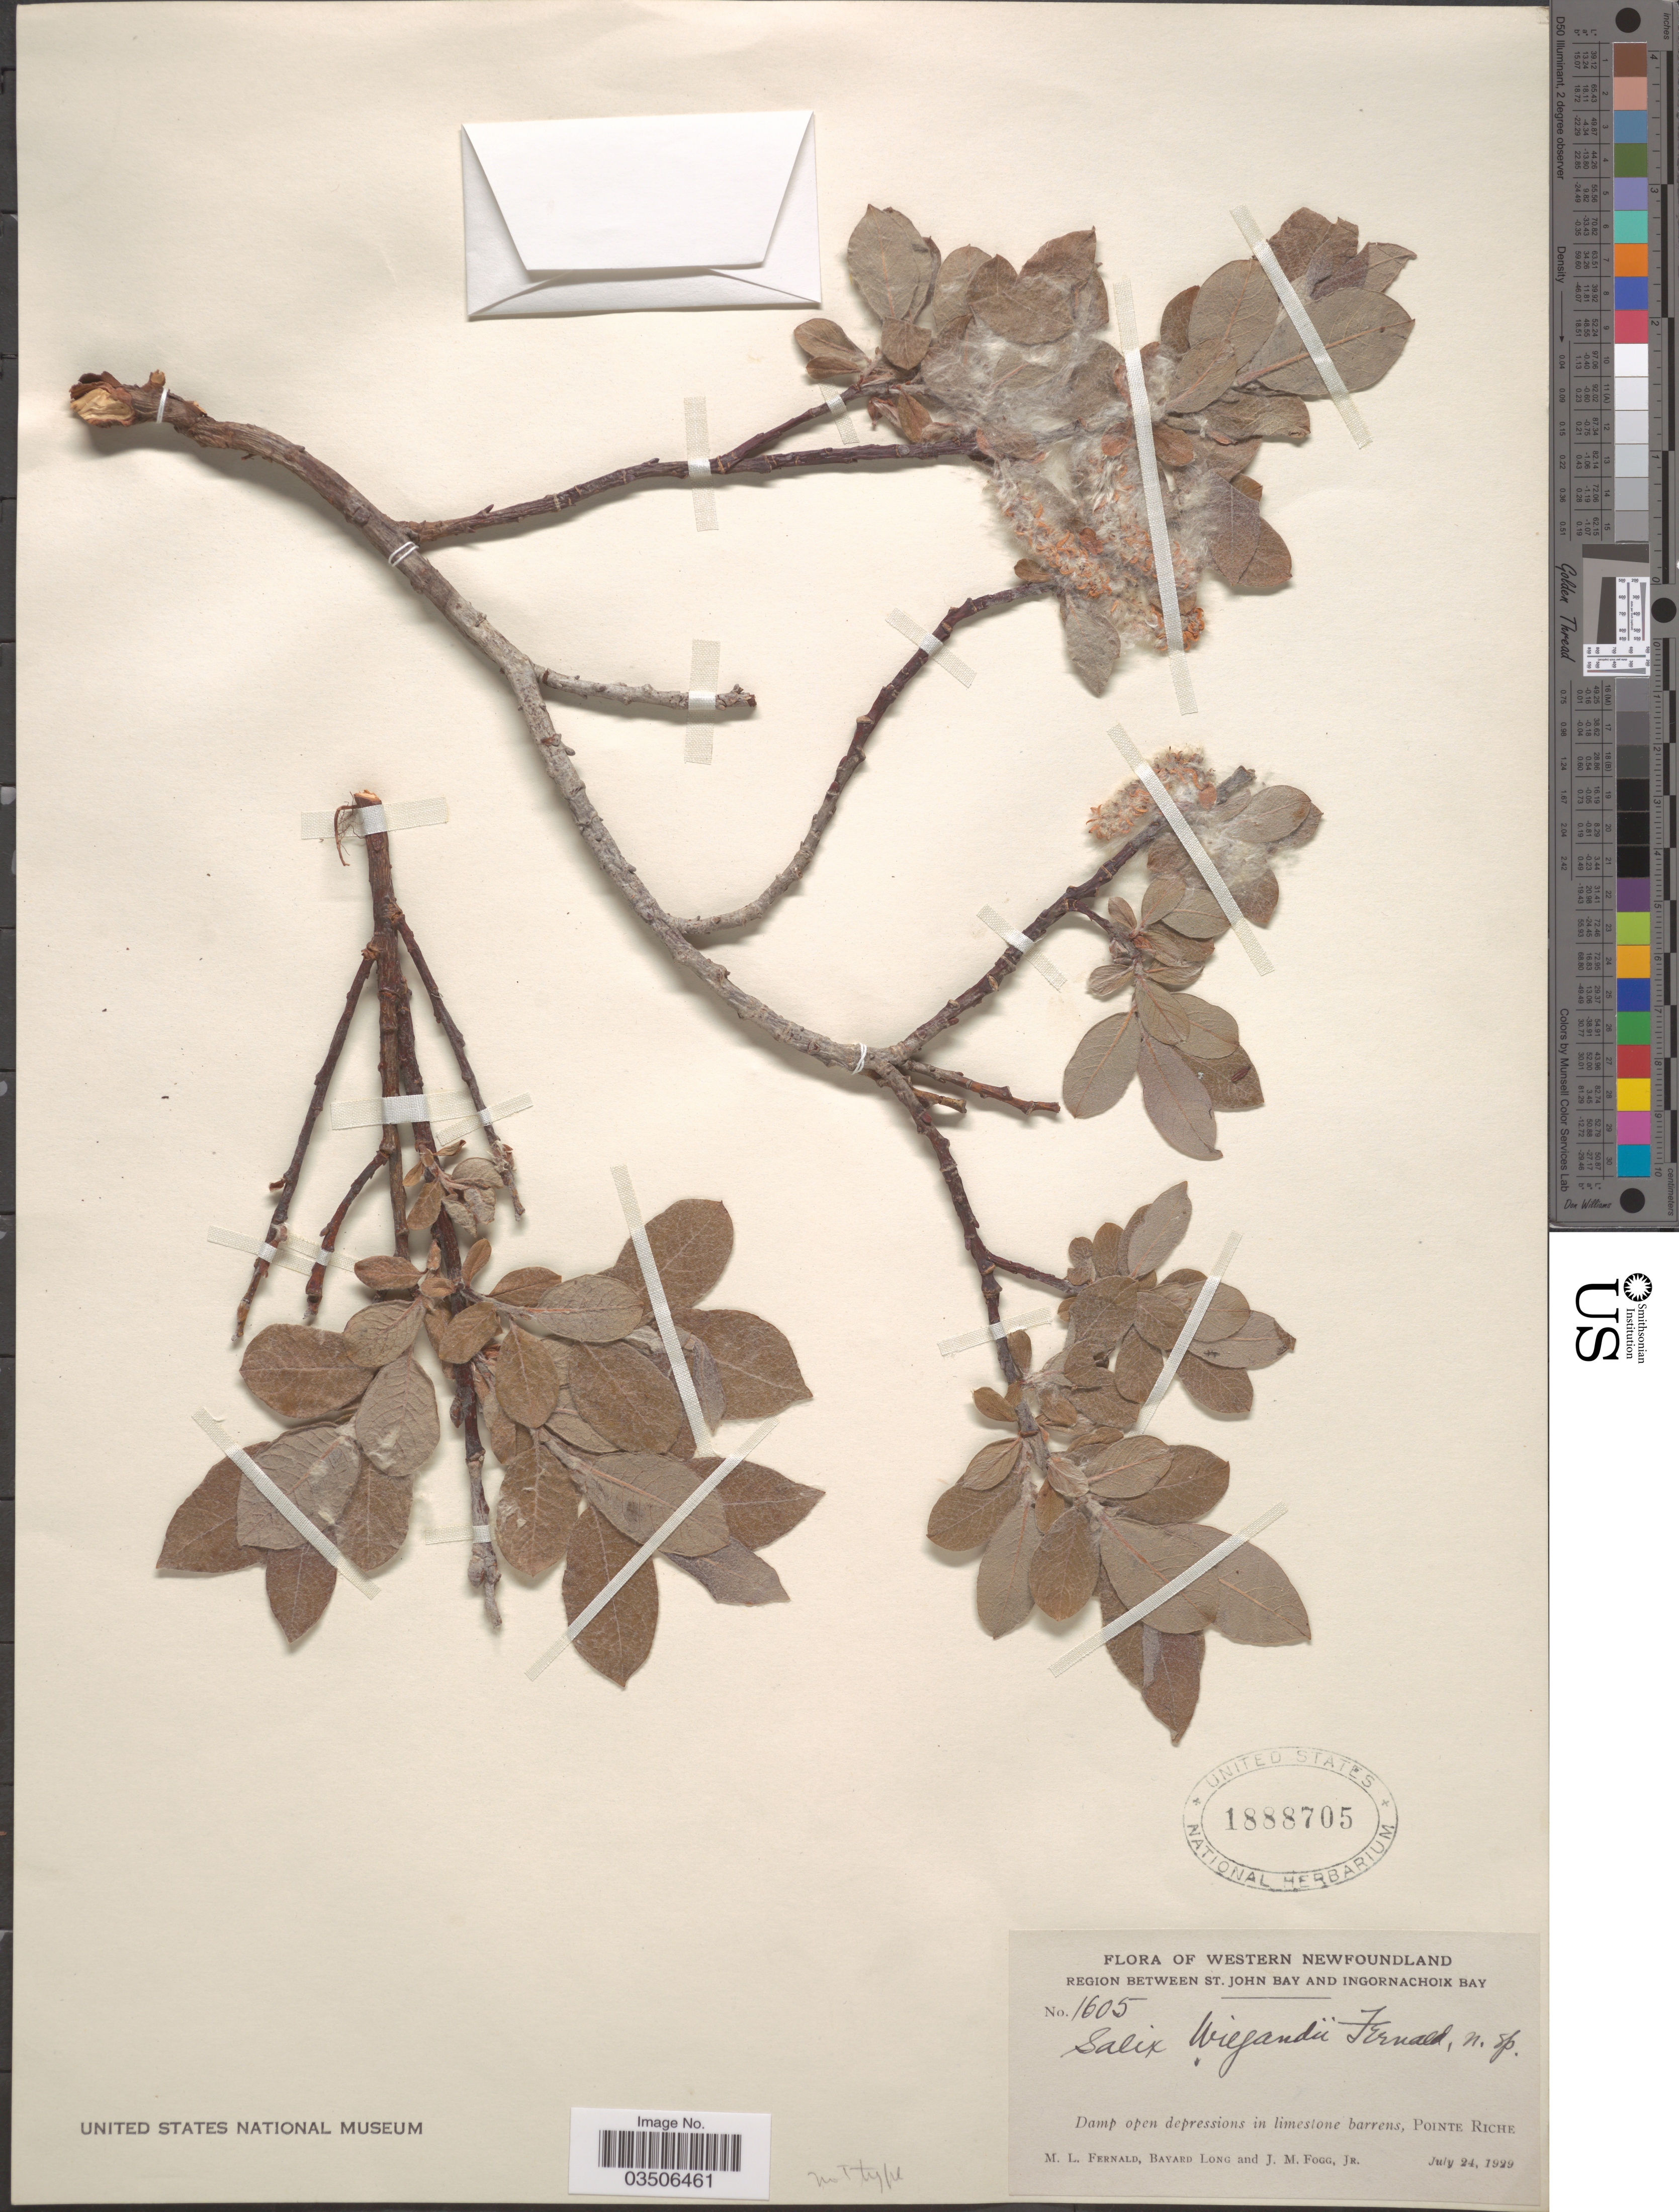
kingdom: Plantae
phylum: Tracheophyta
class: Magnoliopsida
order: Malpighiales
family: Salicaceae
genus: Salix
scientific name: Salix wiegandii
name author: Fernald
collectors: M. L. Fernald, B. Long & J. Fogg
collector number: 1605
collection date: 1929-07-24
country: Canada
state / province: Newfoundland and Labrador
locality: Western Newfoundland. Region between St. John Bay and Ingornachoix Bay. Damp open depressions in limestone barrens, Pointe Riche.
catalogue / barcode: US 1888705